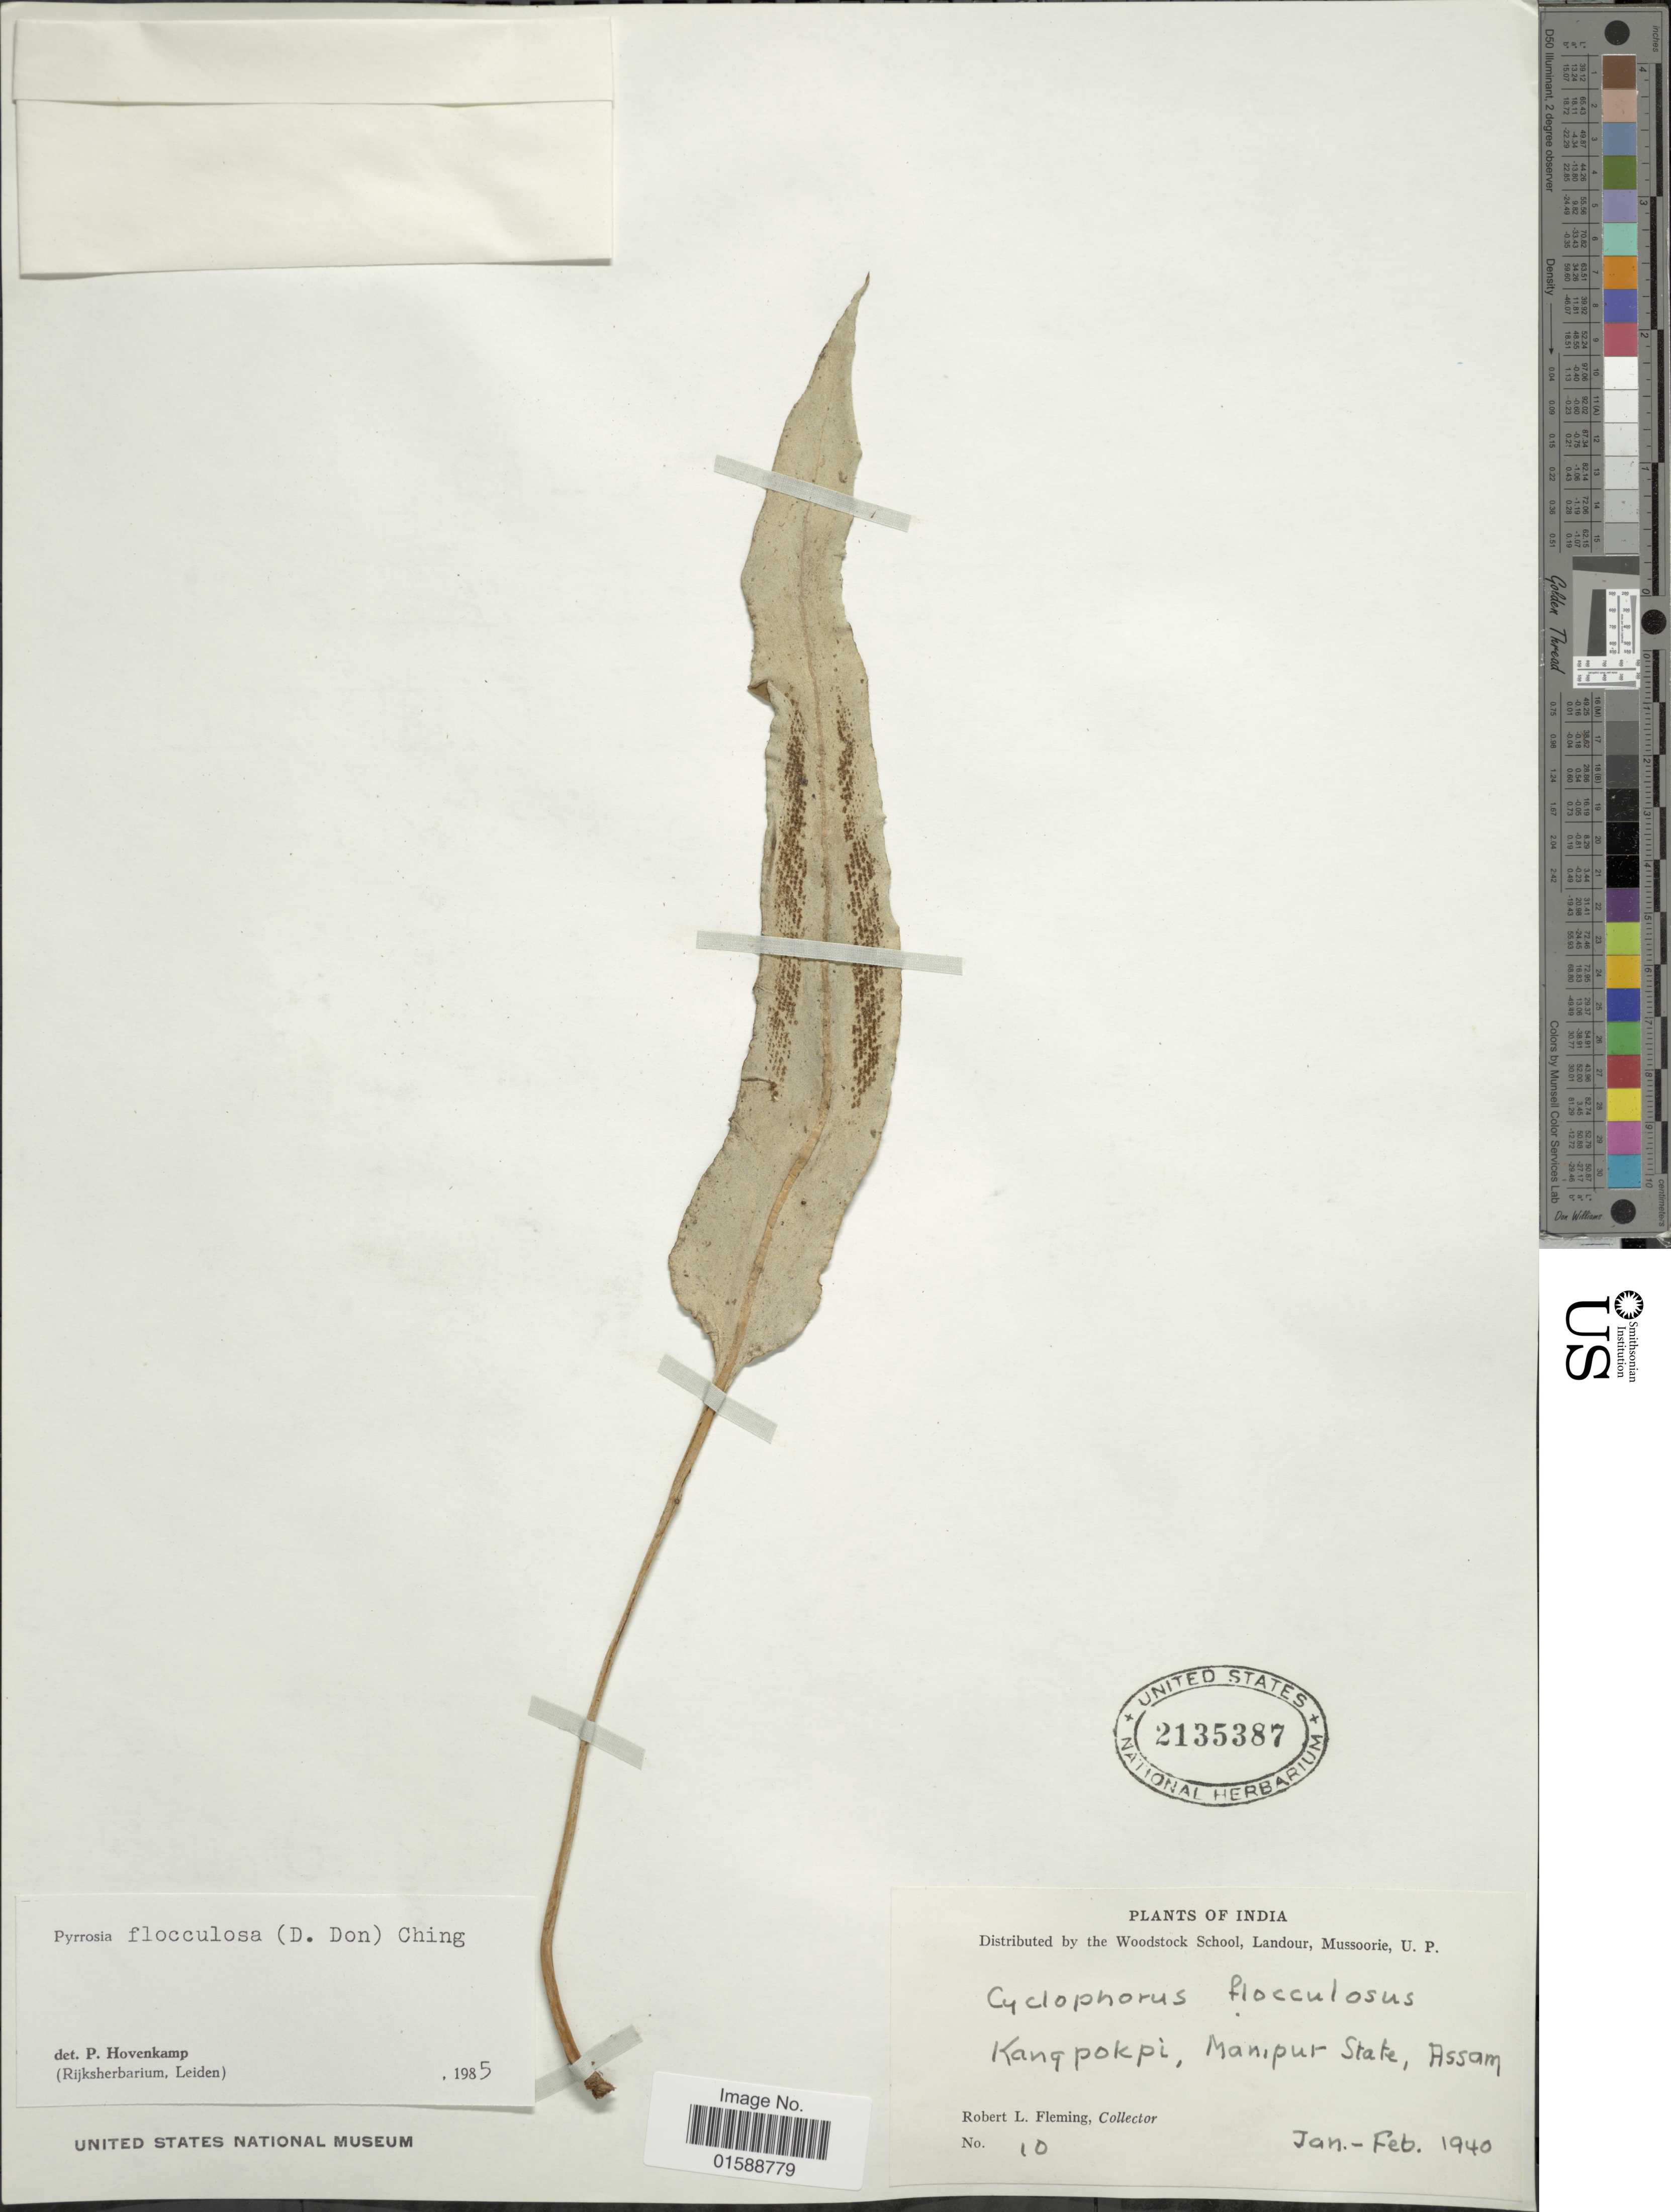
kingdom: Plantae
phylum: Tracheophyta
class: Polypodiopsida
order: Polypodiales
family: Polypodiaceae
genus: Pyrrosia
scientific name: Pyrrosia flocculosa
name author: (D. Don) Ching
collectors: R. Fleming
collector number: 10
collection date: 1940-01/1940-02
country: India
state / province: Manipur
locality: Kangpokpi, Manipur State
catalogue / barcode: US 2135387